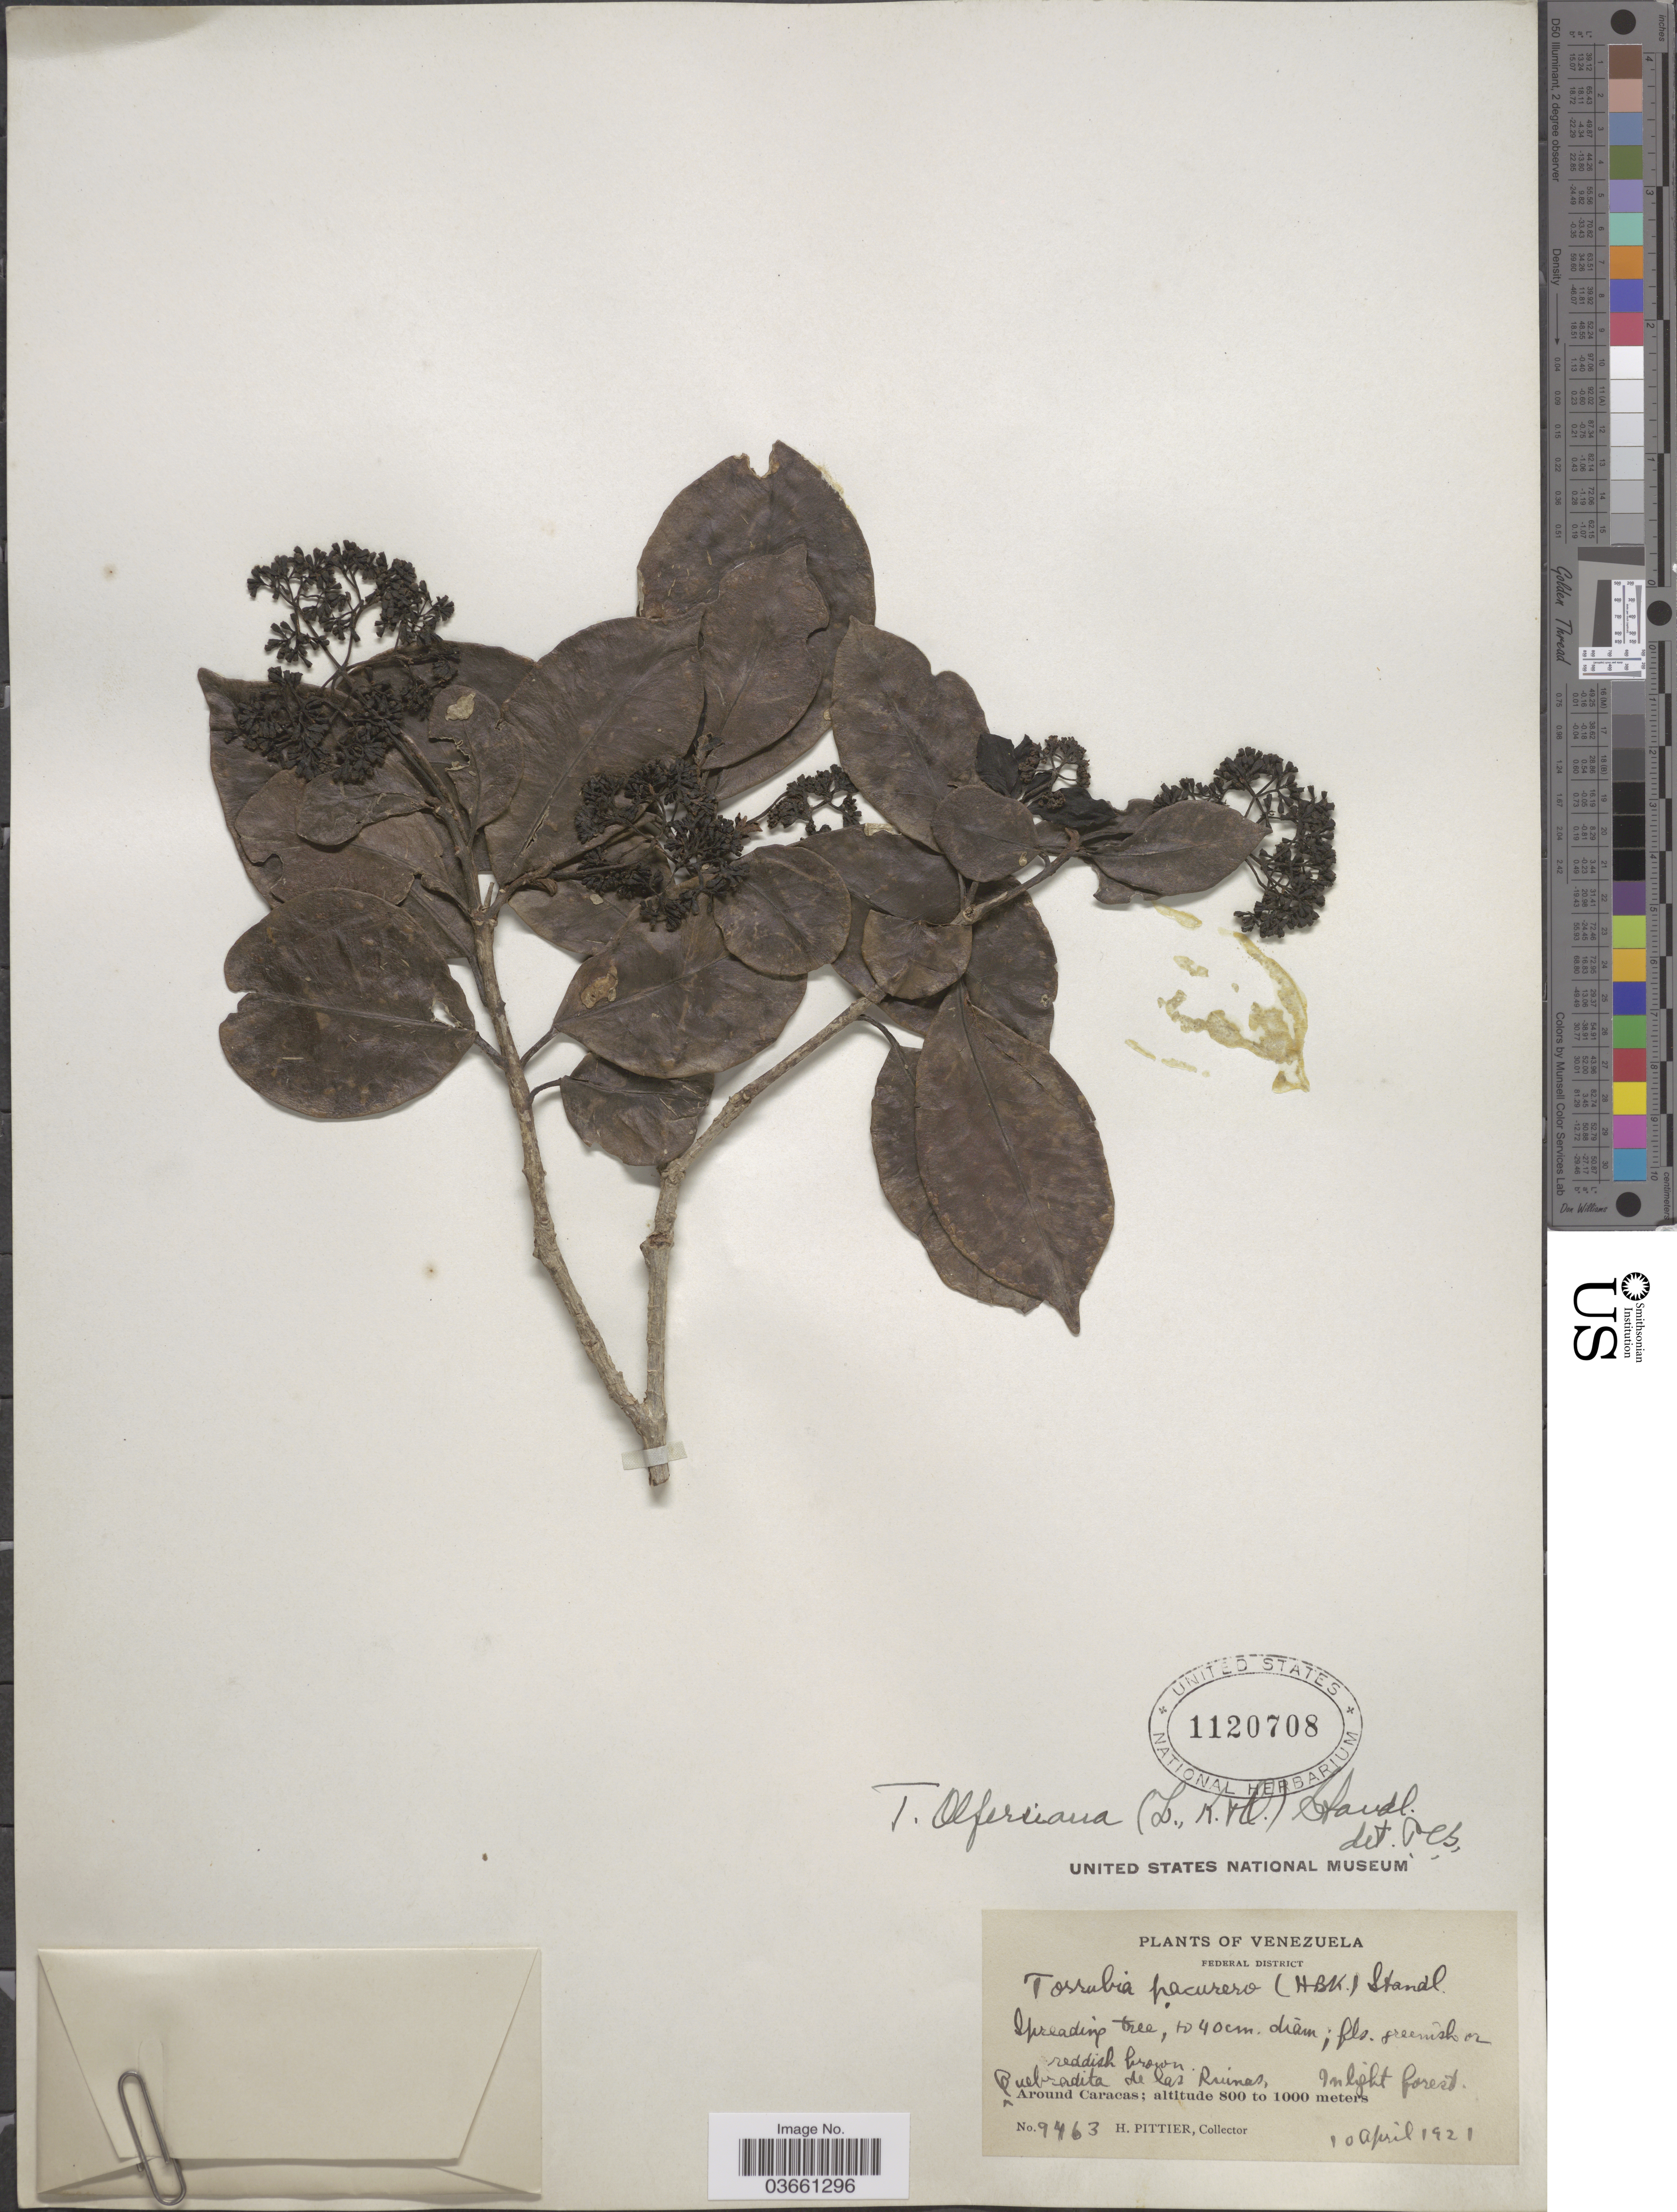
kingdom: Plantae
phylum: Tracheophyta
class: Magnoliopsida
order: Caryophyllales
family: Nyctaginaceae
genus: Guapira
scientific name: Guapira opposita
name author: (Vell.) Reitz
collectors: H. F. Pittier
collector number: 9463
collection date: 1921-04-10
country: Venezuela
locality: Federal District. Puebradita de las Ruinas. Around Caracas.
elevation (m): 800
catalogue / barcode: US 1120708